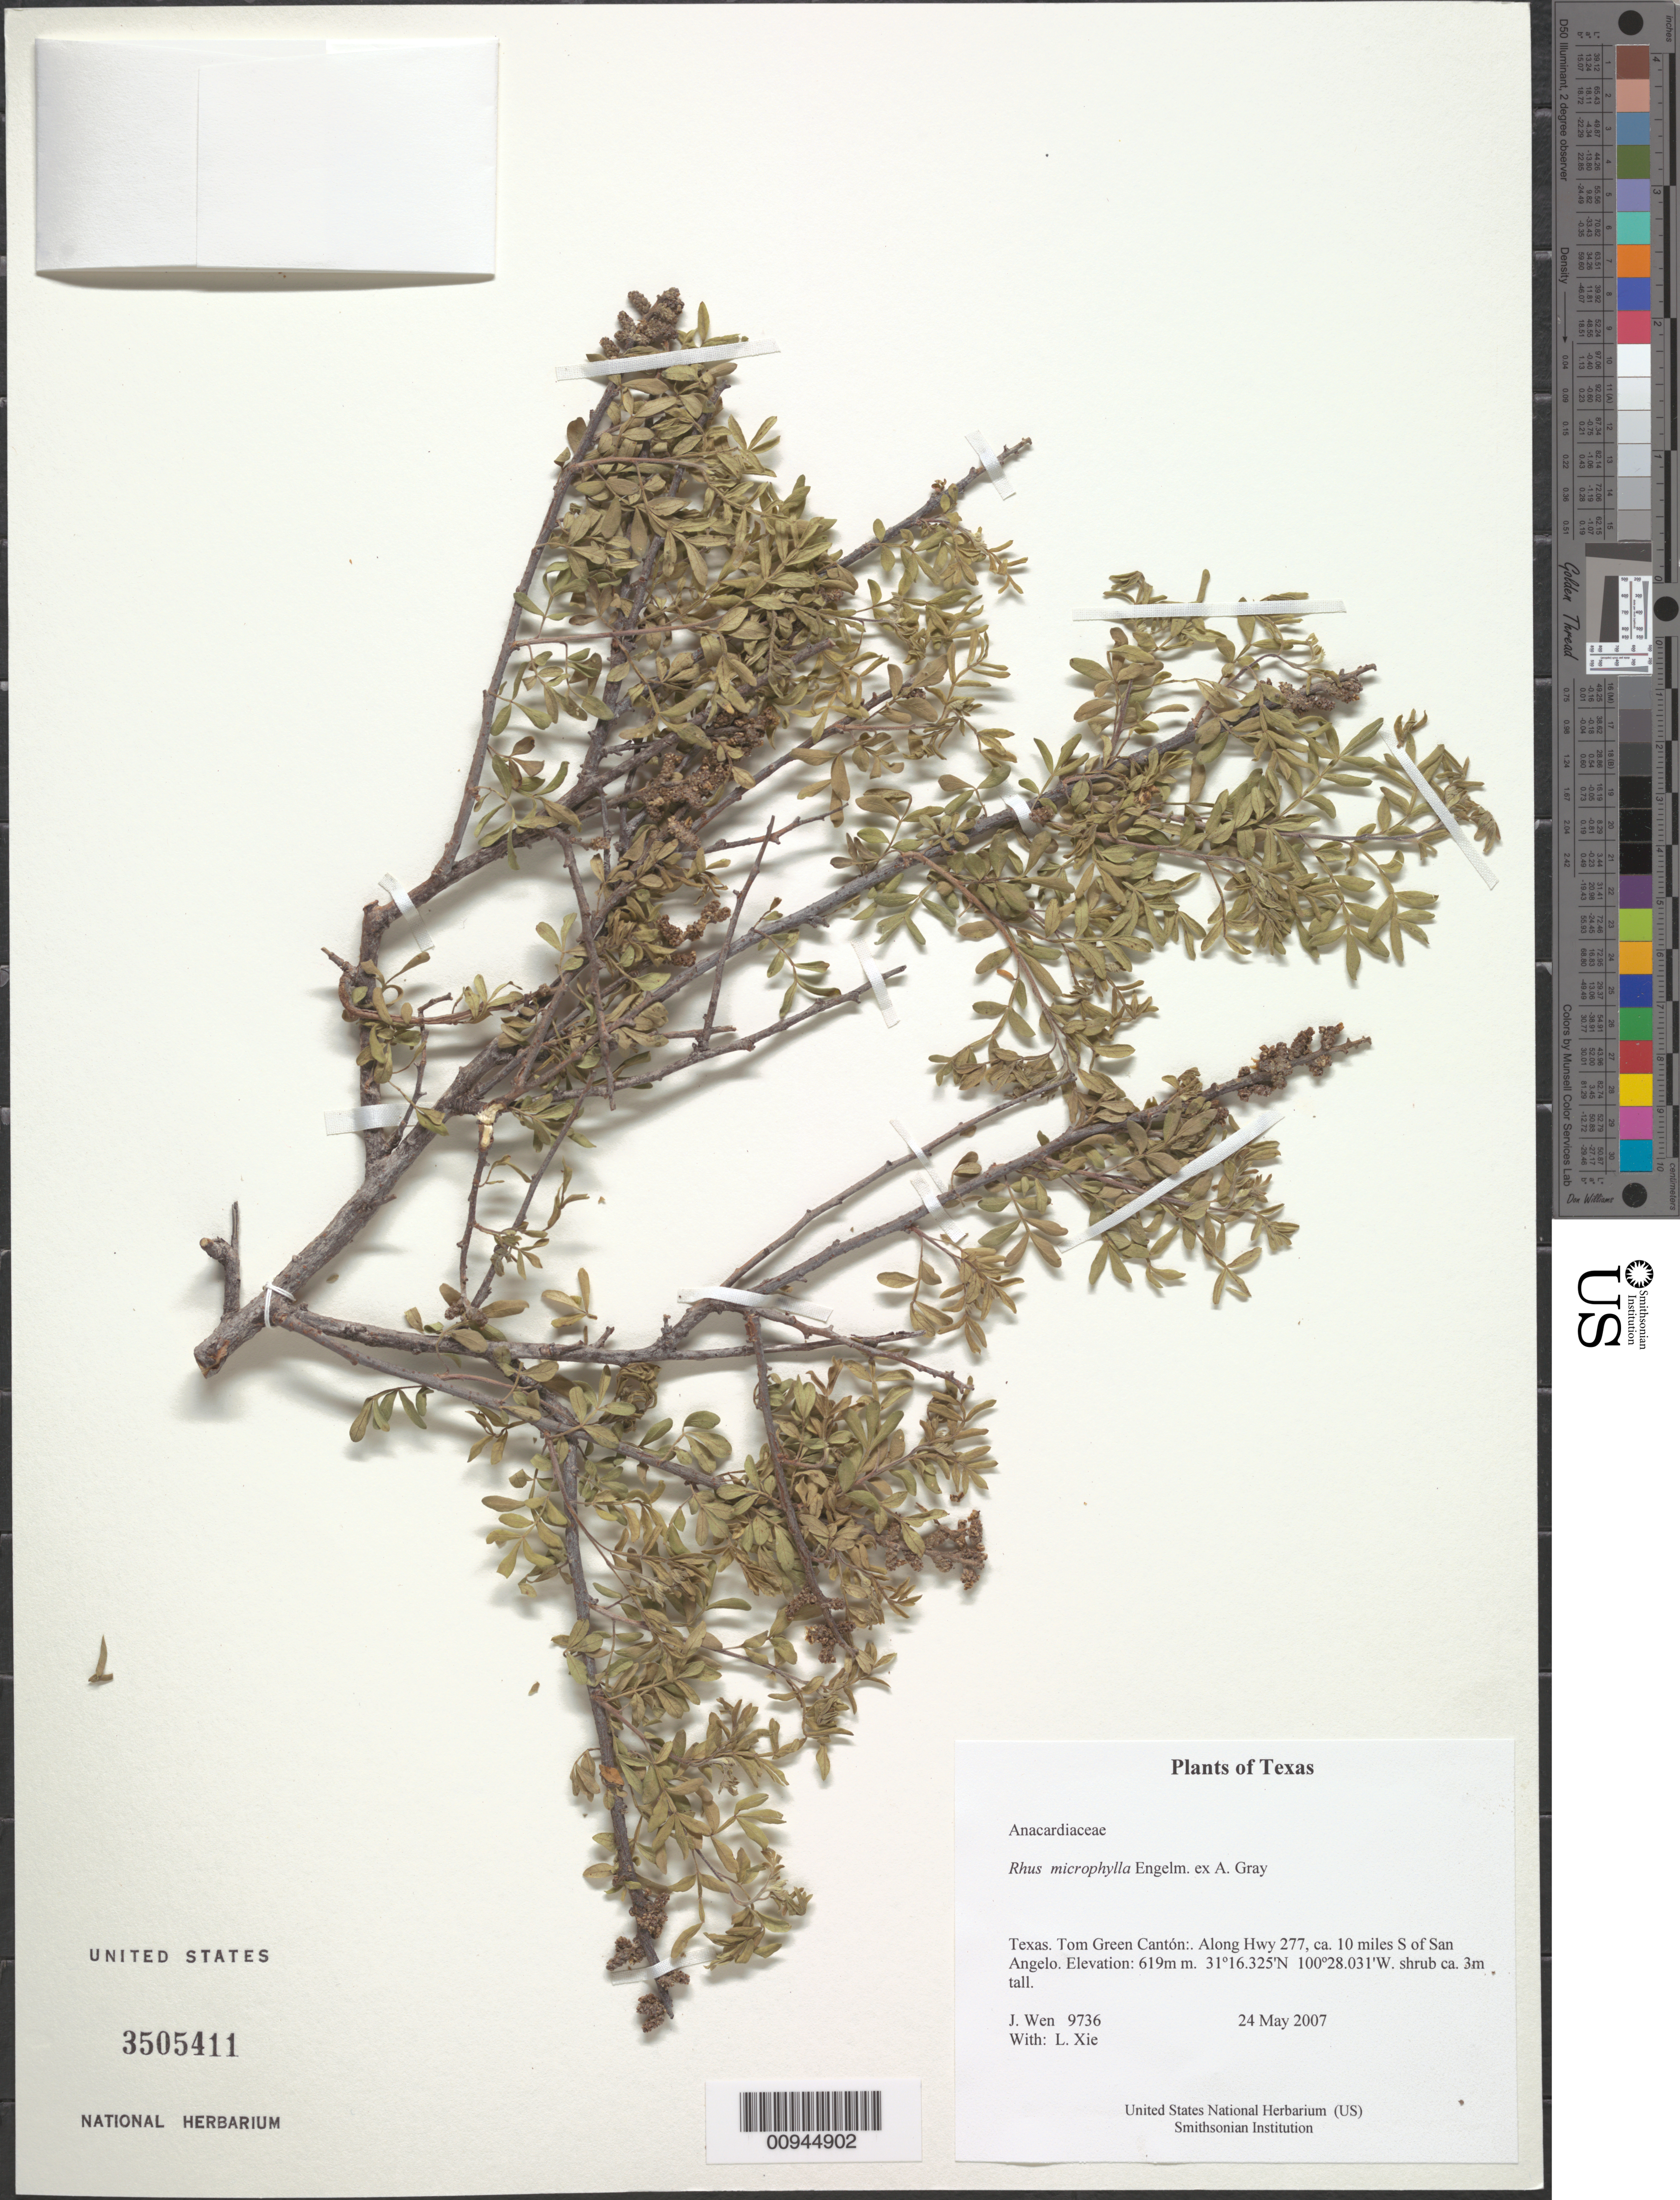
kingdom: Plantae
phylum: Tracheophyta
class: Magnoliopsida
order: Sapindales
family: Anacardiaceae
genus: Rhus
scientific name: Rhus microphylla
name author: Engelm.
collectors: J. Wen & L. Xie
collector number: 9736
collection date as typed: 24 May 2007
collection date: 2007-05-24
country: United States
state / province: Texas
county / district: Tom Green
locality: Along Hwy 277, ca. 10 miles S of San Angelo.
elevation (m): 619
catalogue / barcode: US 3505411